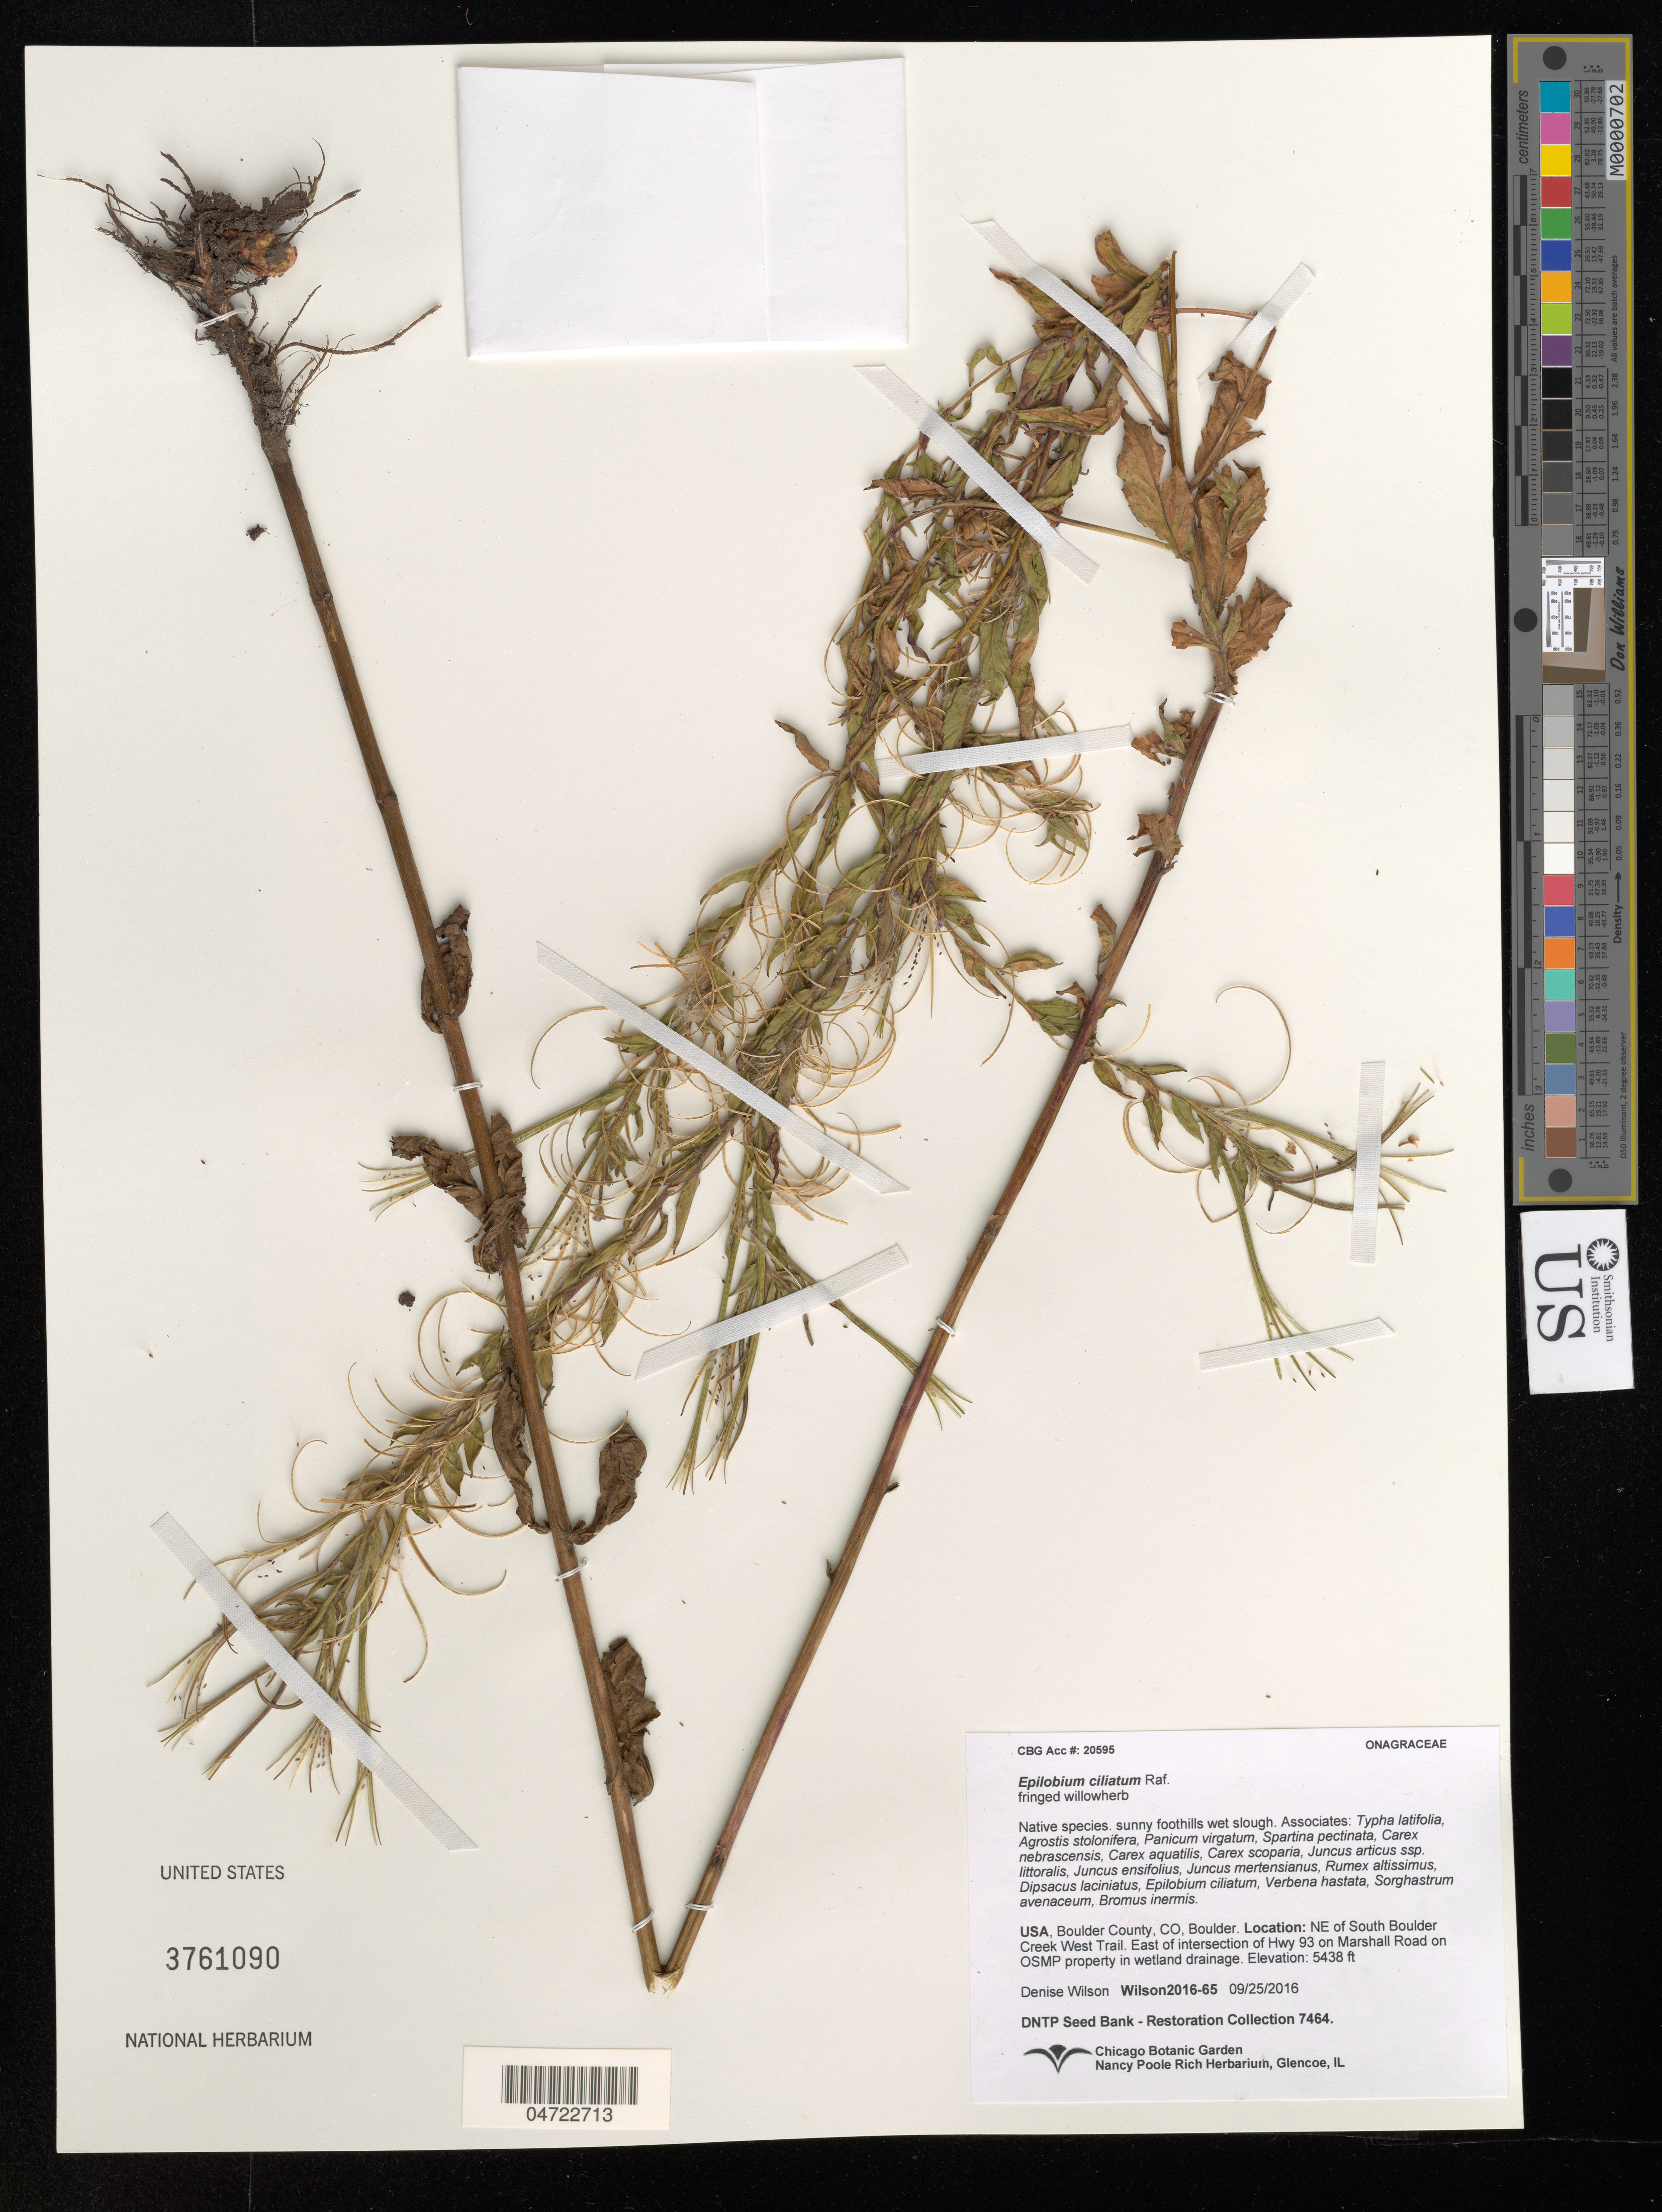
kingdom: Plantae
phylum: Tracheophyta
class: Magnoliopsida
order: Myrtales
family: Onagraceae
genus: Epilobium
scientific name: Epilobium ciliatum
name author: Raf.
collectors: D. Wilson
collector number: Wilson2016-65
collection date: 2016-09-25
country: United States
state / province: Colorado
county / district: Boulder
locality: Boulder County, CO, Boulder. NE of South Boulder Creek West Trail. East of intersection of Hwy 93 on Marshall Road on OSMP property in wetland drainage.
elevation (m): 1658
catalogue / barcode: US 3761090